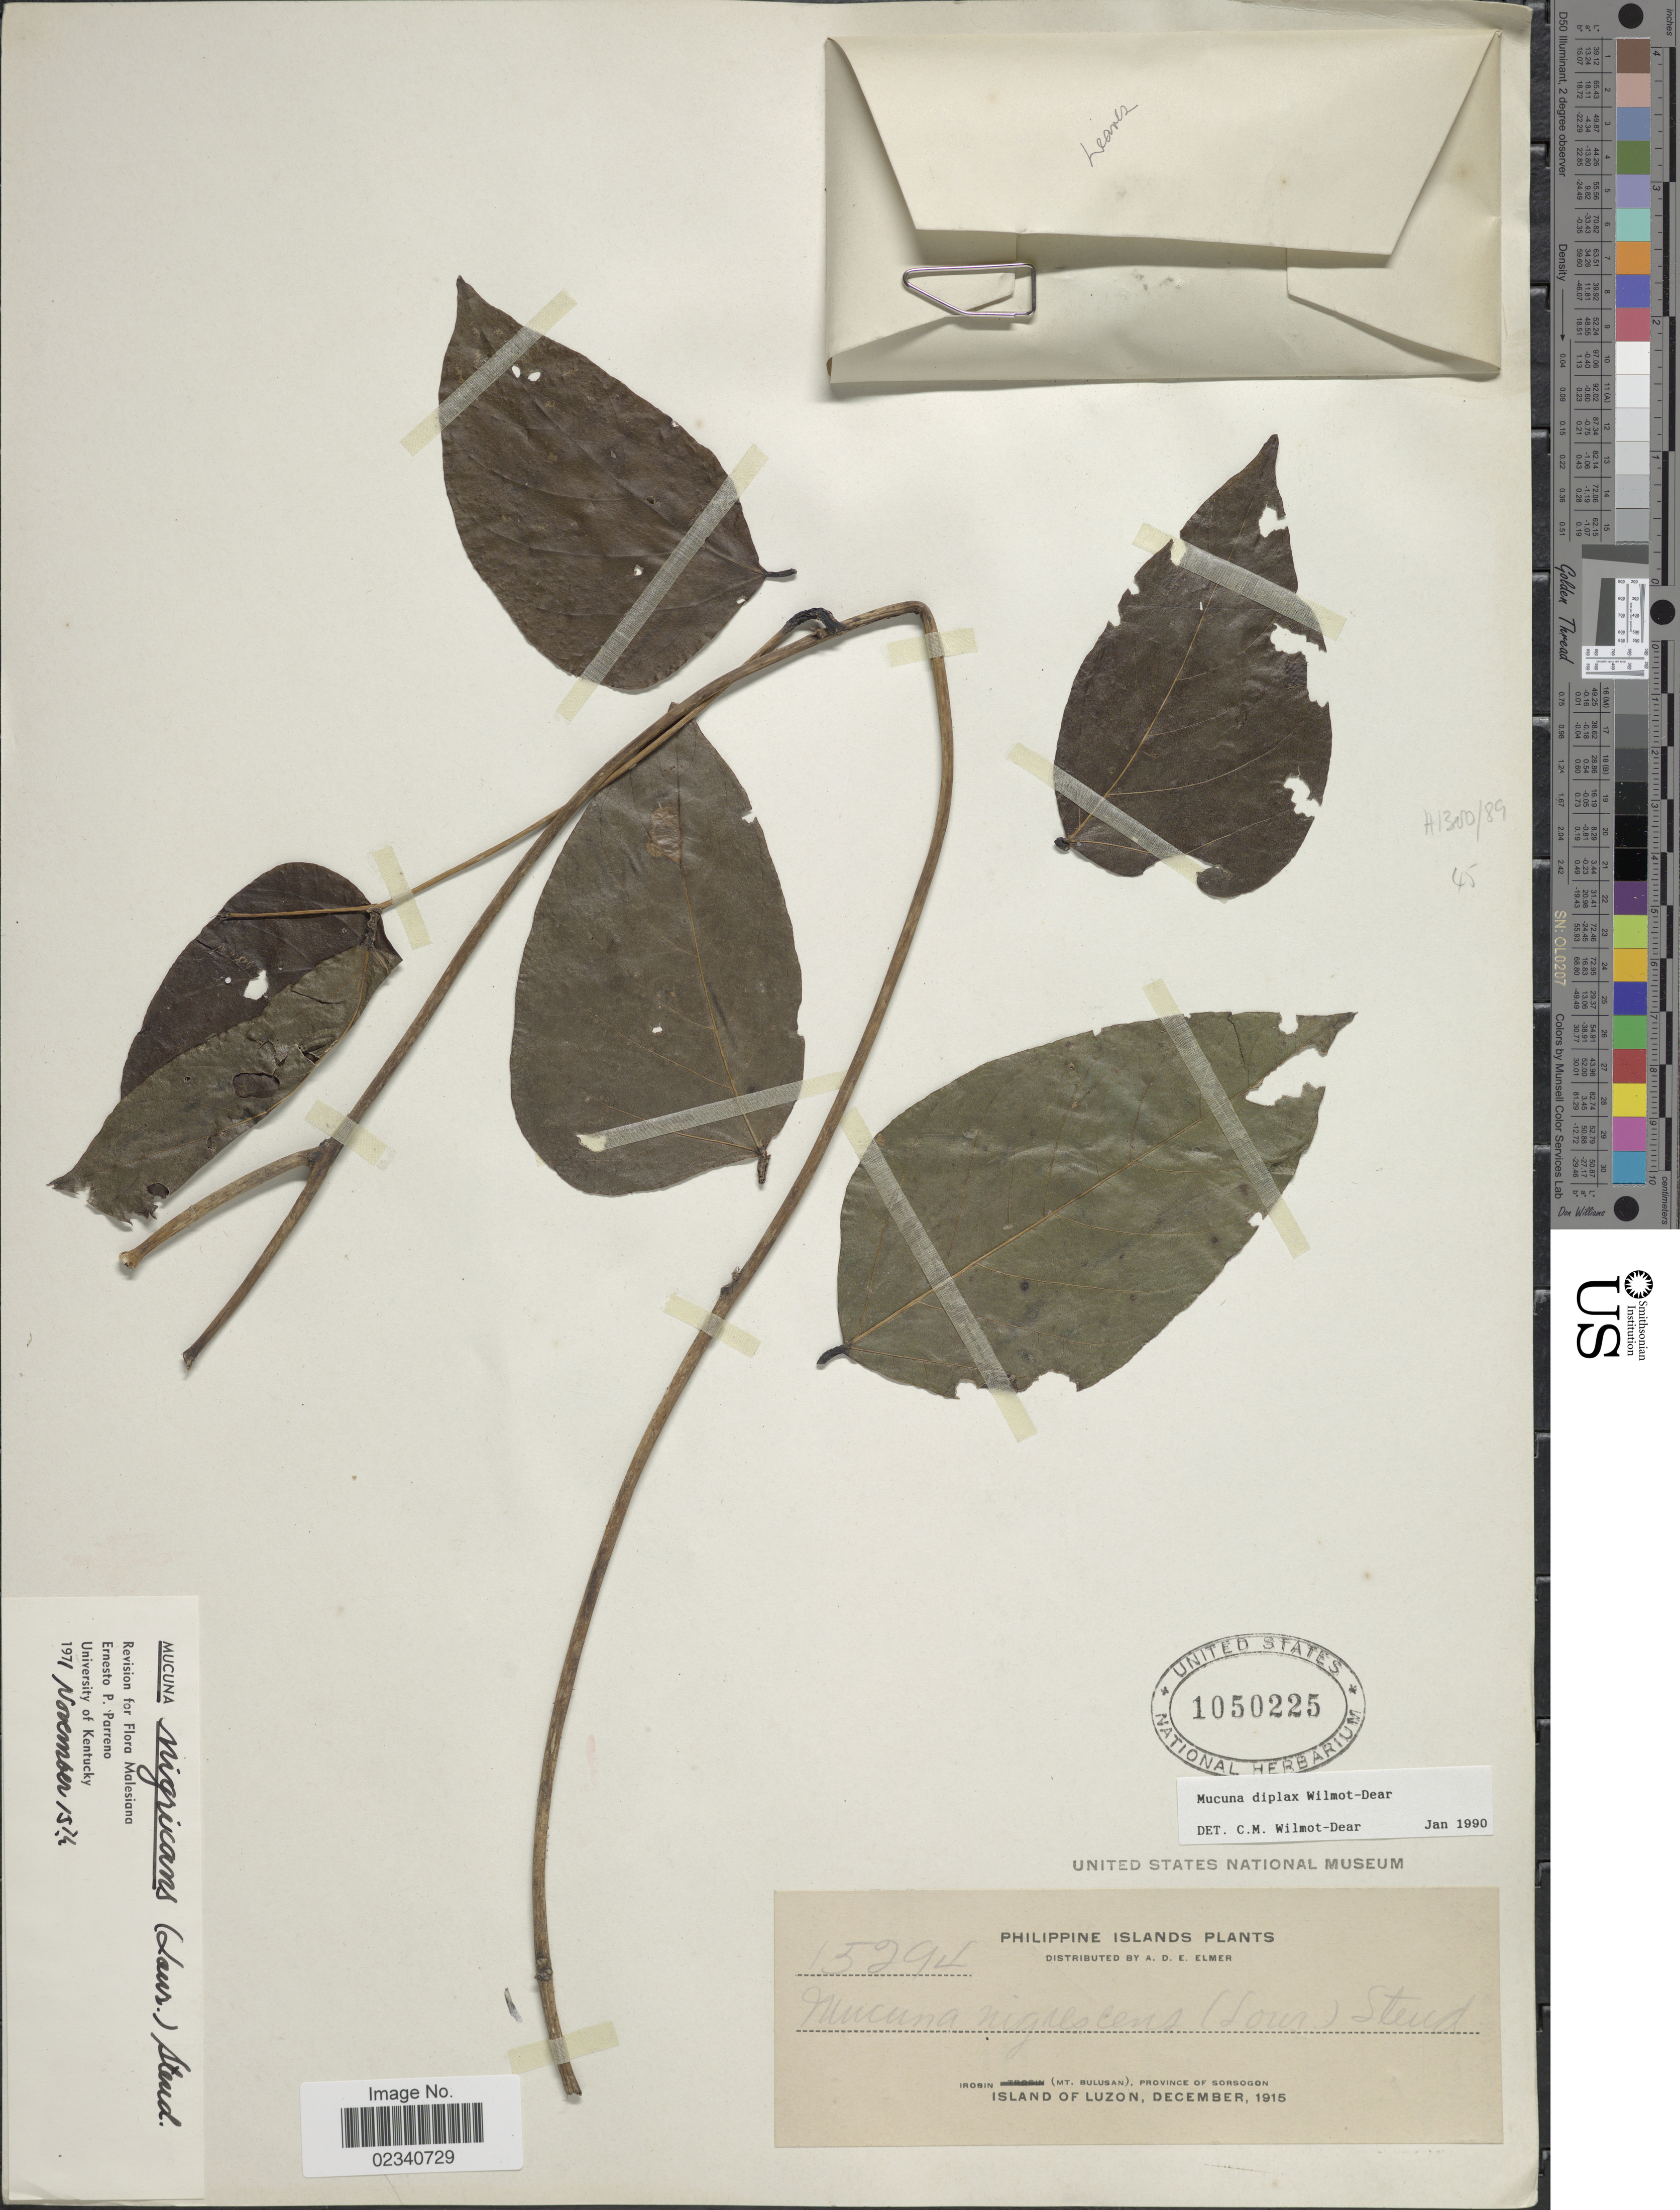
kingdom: Plantae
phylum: Tracheophyta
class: Magnoliopsida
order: Fabales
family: Fabaceae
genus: Mucuna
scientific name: Mucuna diplex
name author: Wilmot-Dear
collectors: A. D. E. Elmer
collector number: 15294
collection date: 1915-12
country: Philippines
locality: Irosin (Mt. Bulusan), province of Sorsogon.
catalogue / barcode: US 1050225